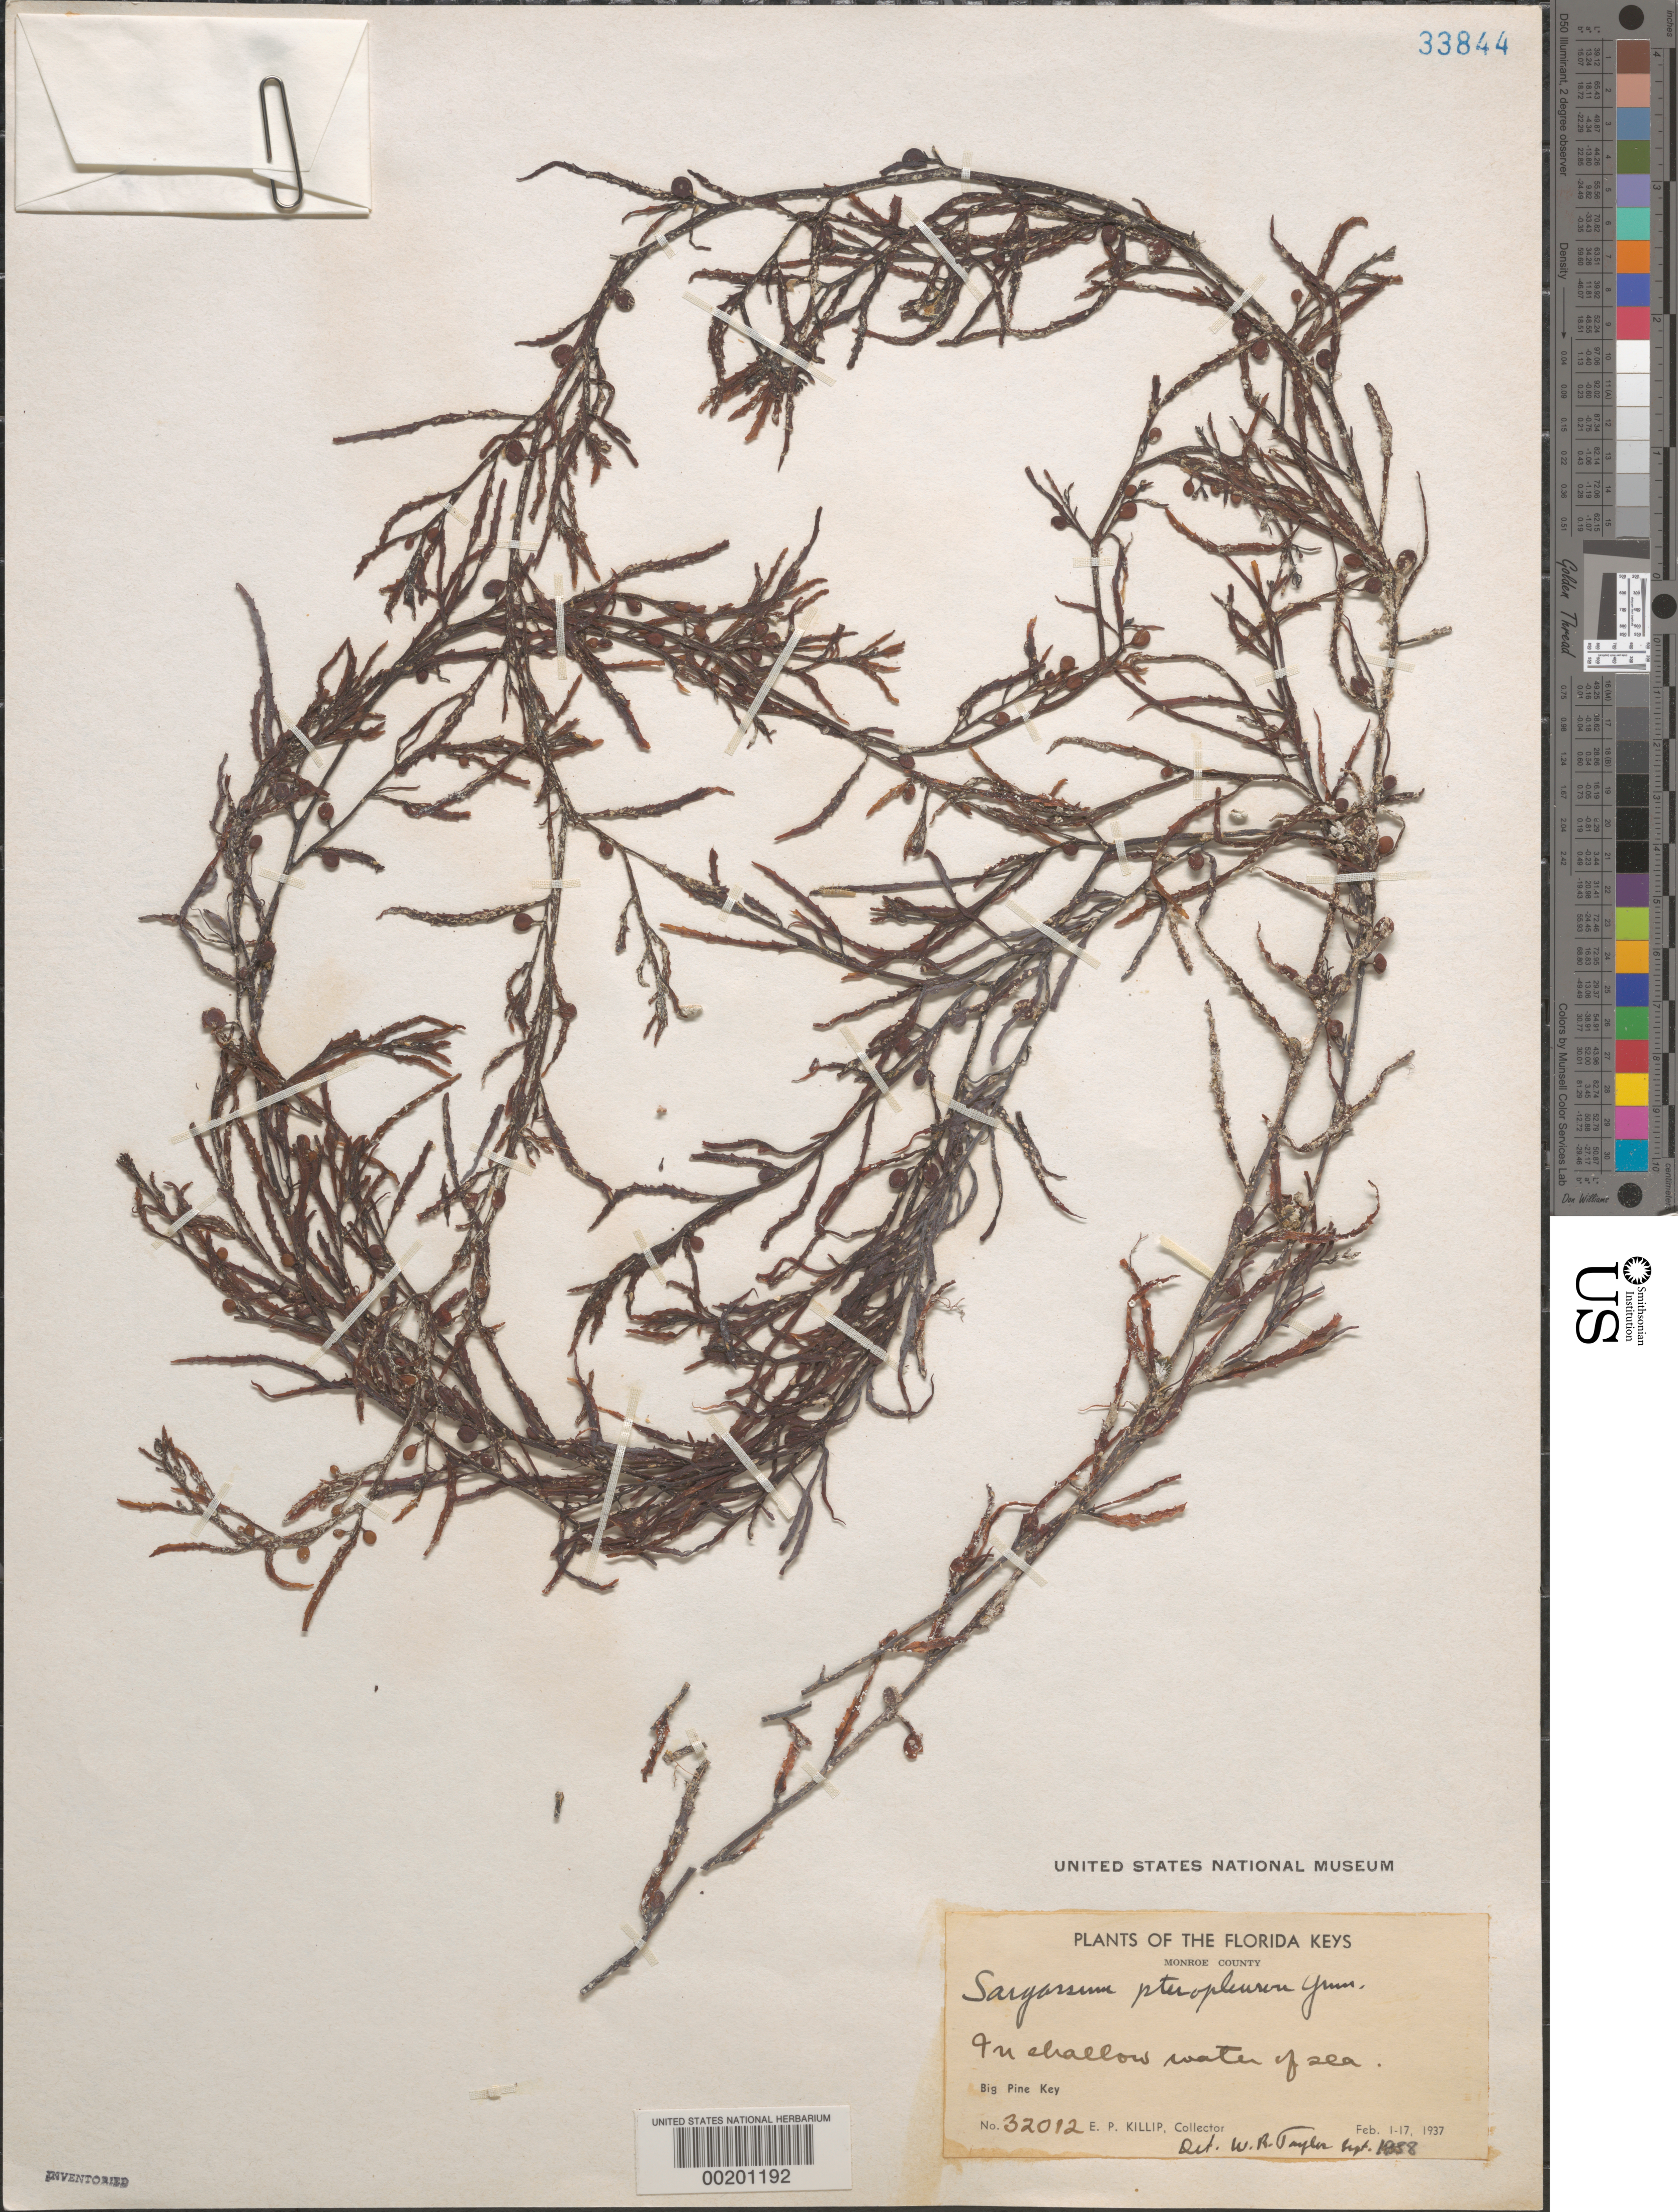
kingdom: Chromista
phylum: Ochrophyta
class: Phaeophyceae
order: Fucales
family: Sargassaceae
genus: Sargassum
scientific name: Sargassum pteropleuron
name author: Grunow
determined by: Taylor, William R.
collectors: E. P. Killip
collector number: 32012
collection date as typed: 01 Feb 1937 to 17 Feb 1937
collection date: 1937-02-01/1937-02-17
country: United States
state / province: Florida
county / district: Monroe County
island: Big Pine Key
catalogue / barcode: US 33844